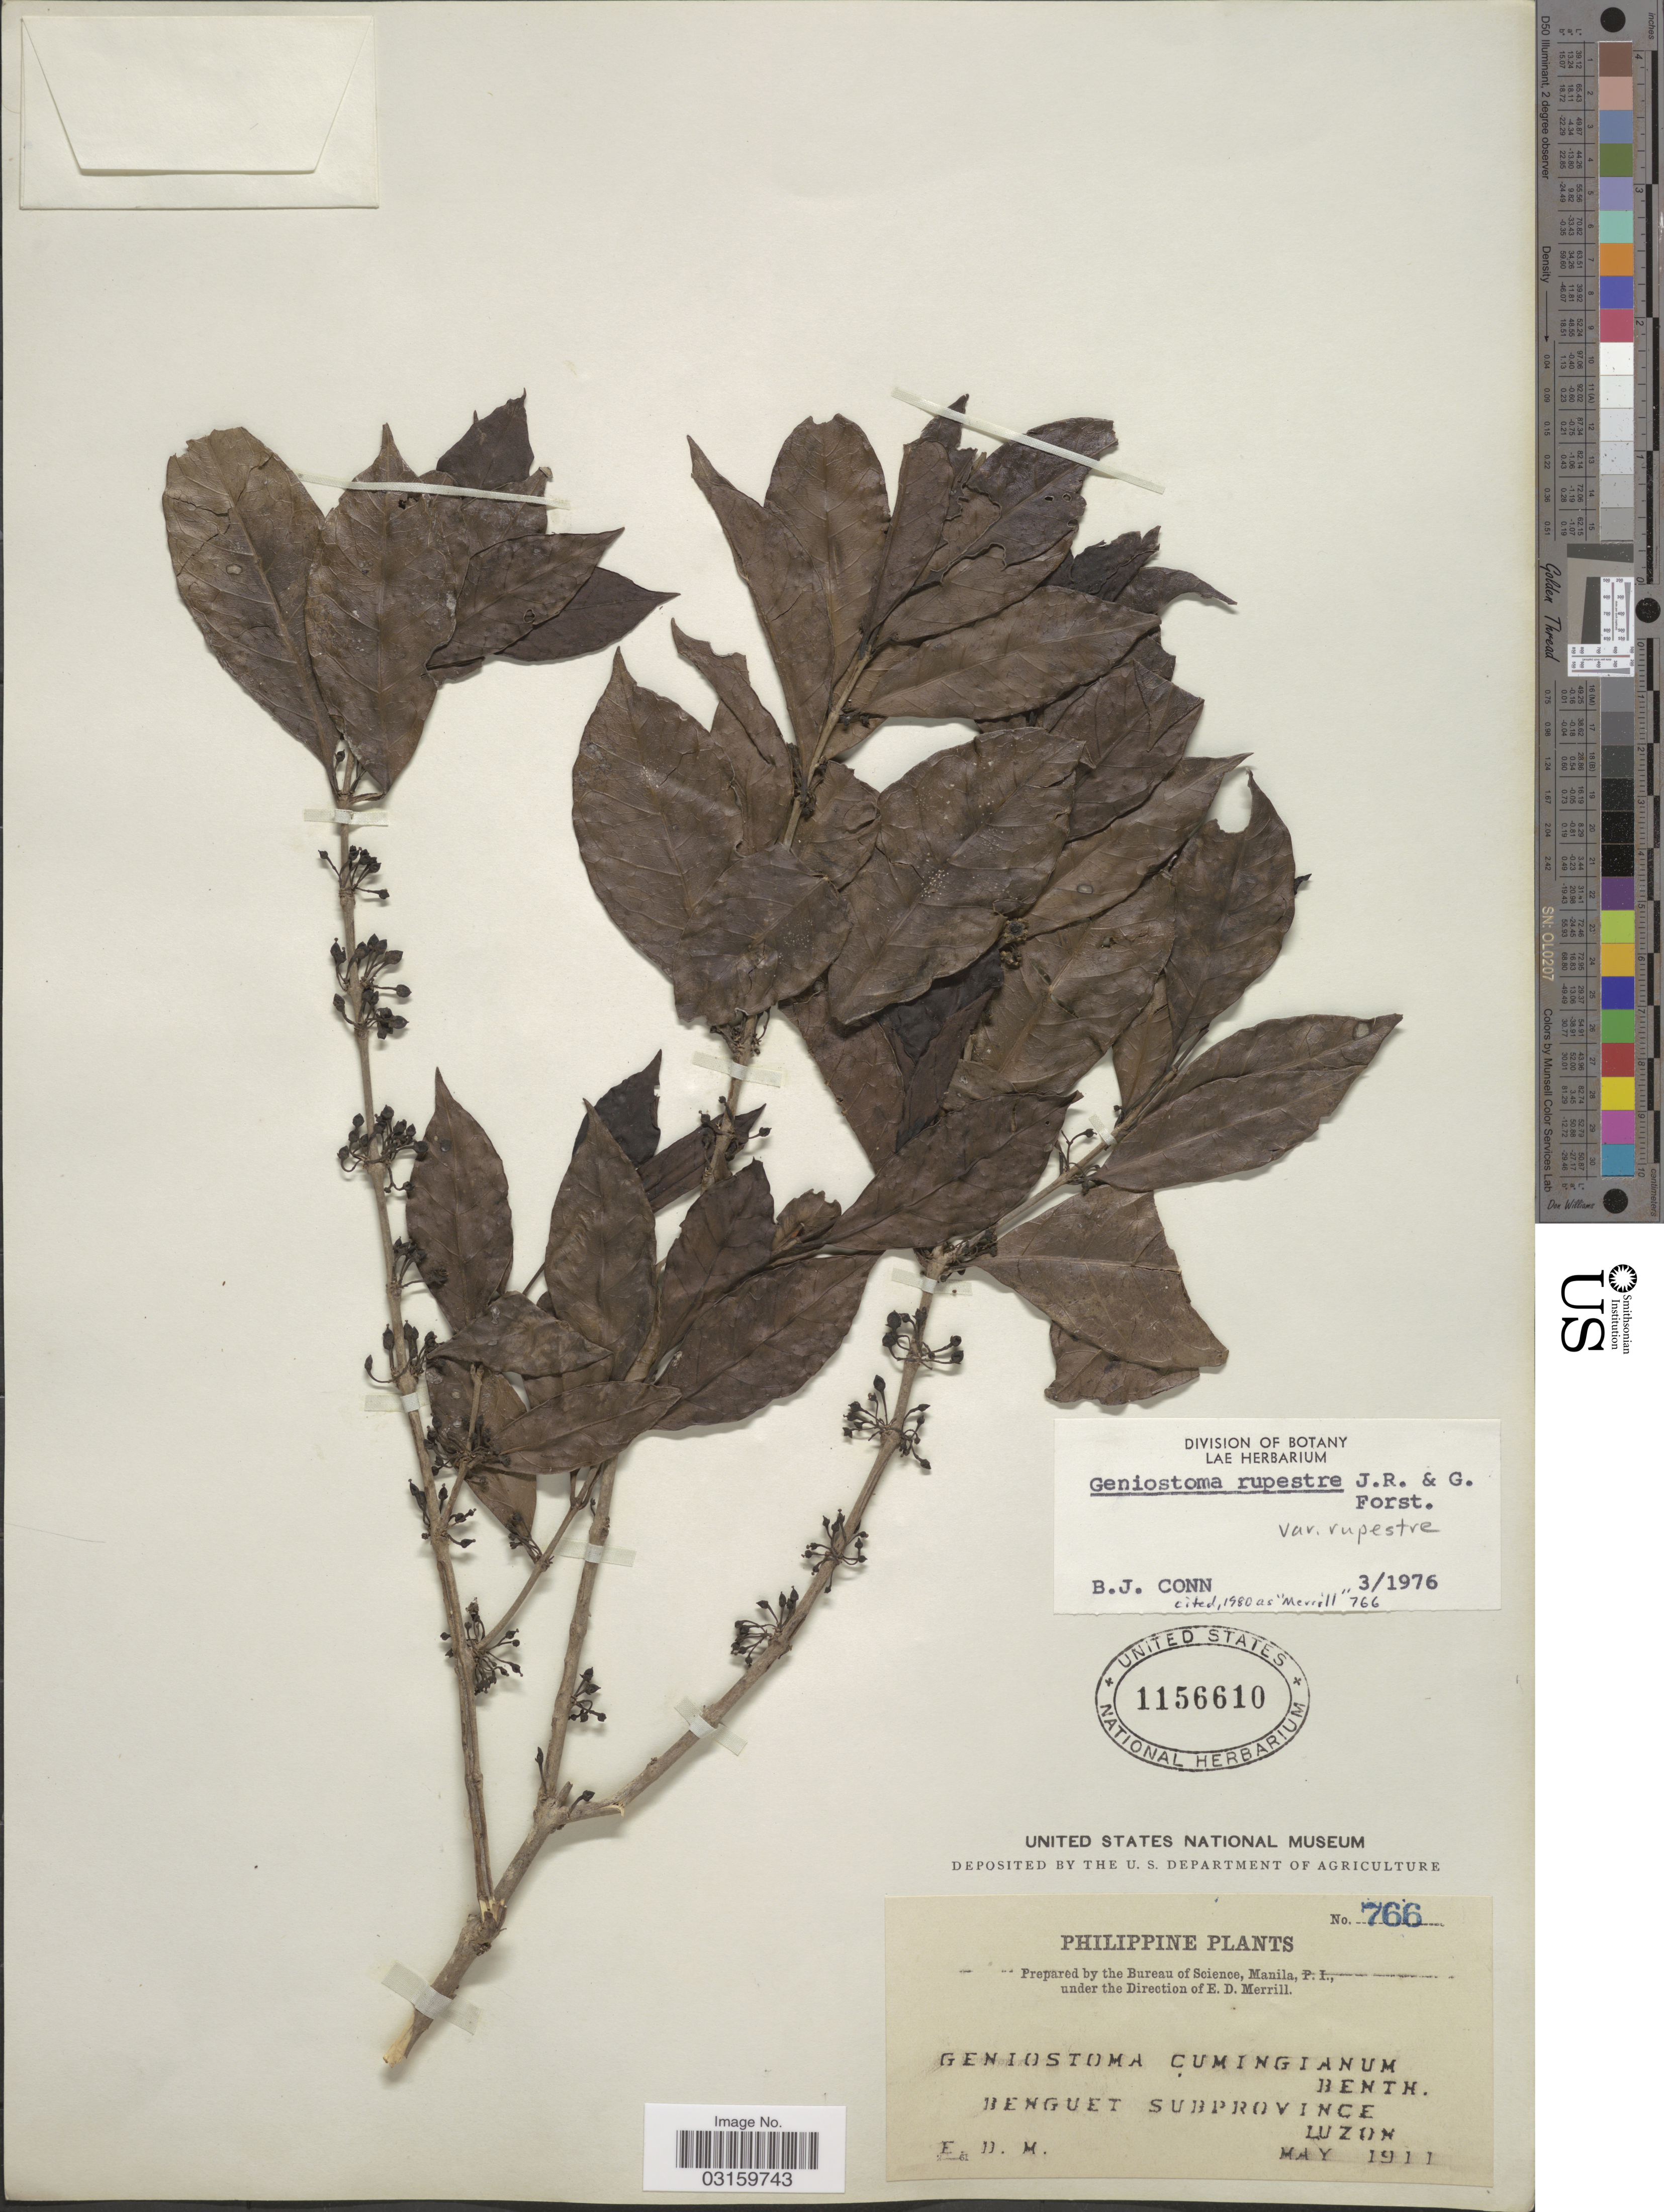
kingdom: Plantae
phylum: Tracheophyta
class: Magnoliopsida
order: Gentianales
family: Loganiaceae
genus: Geniostoma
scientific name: Geniostoma rupestre var. rupestre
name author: J.R. Forst. & G. Forst.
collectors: E. D. Merrill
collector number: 766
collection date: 1911-05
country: Philippines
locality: Benguet Subprovince, Luzon.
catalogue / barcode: US 1156610